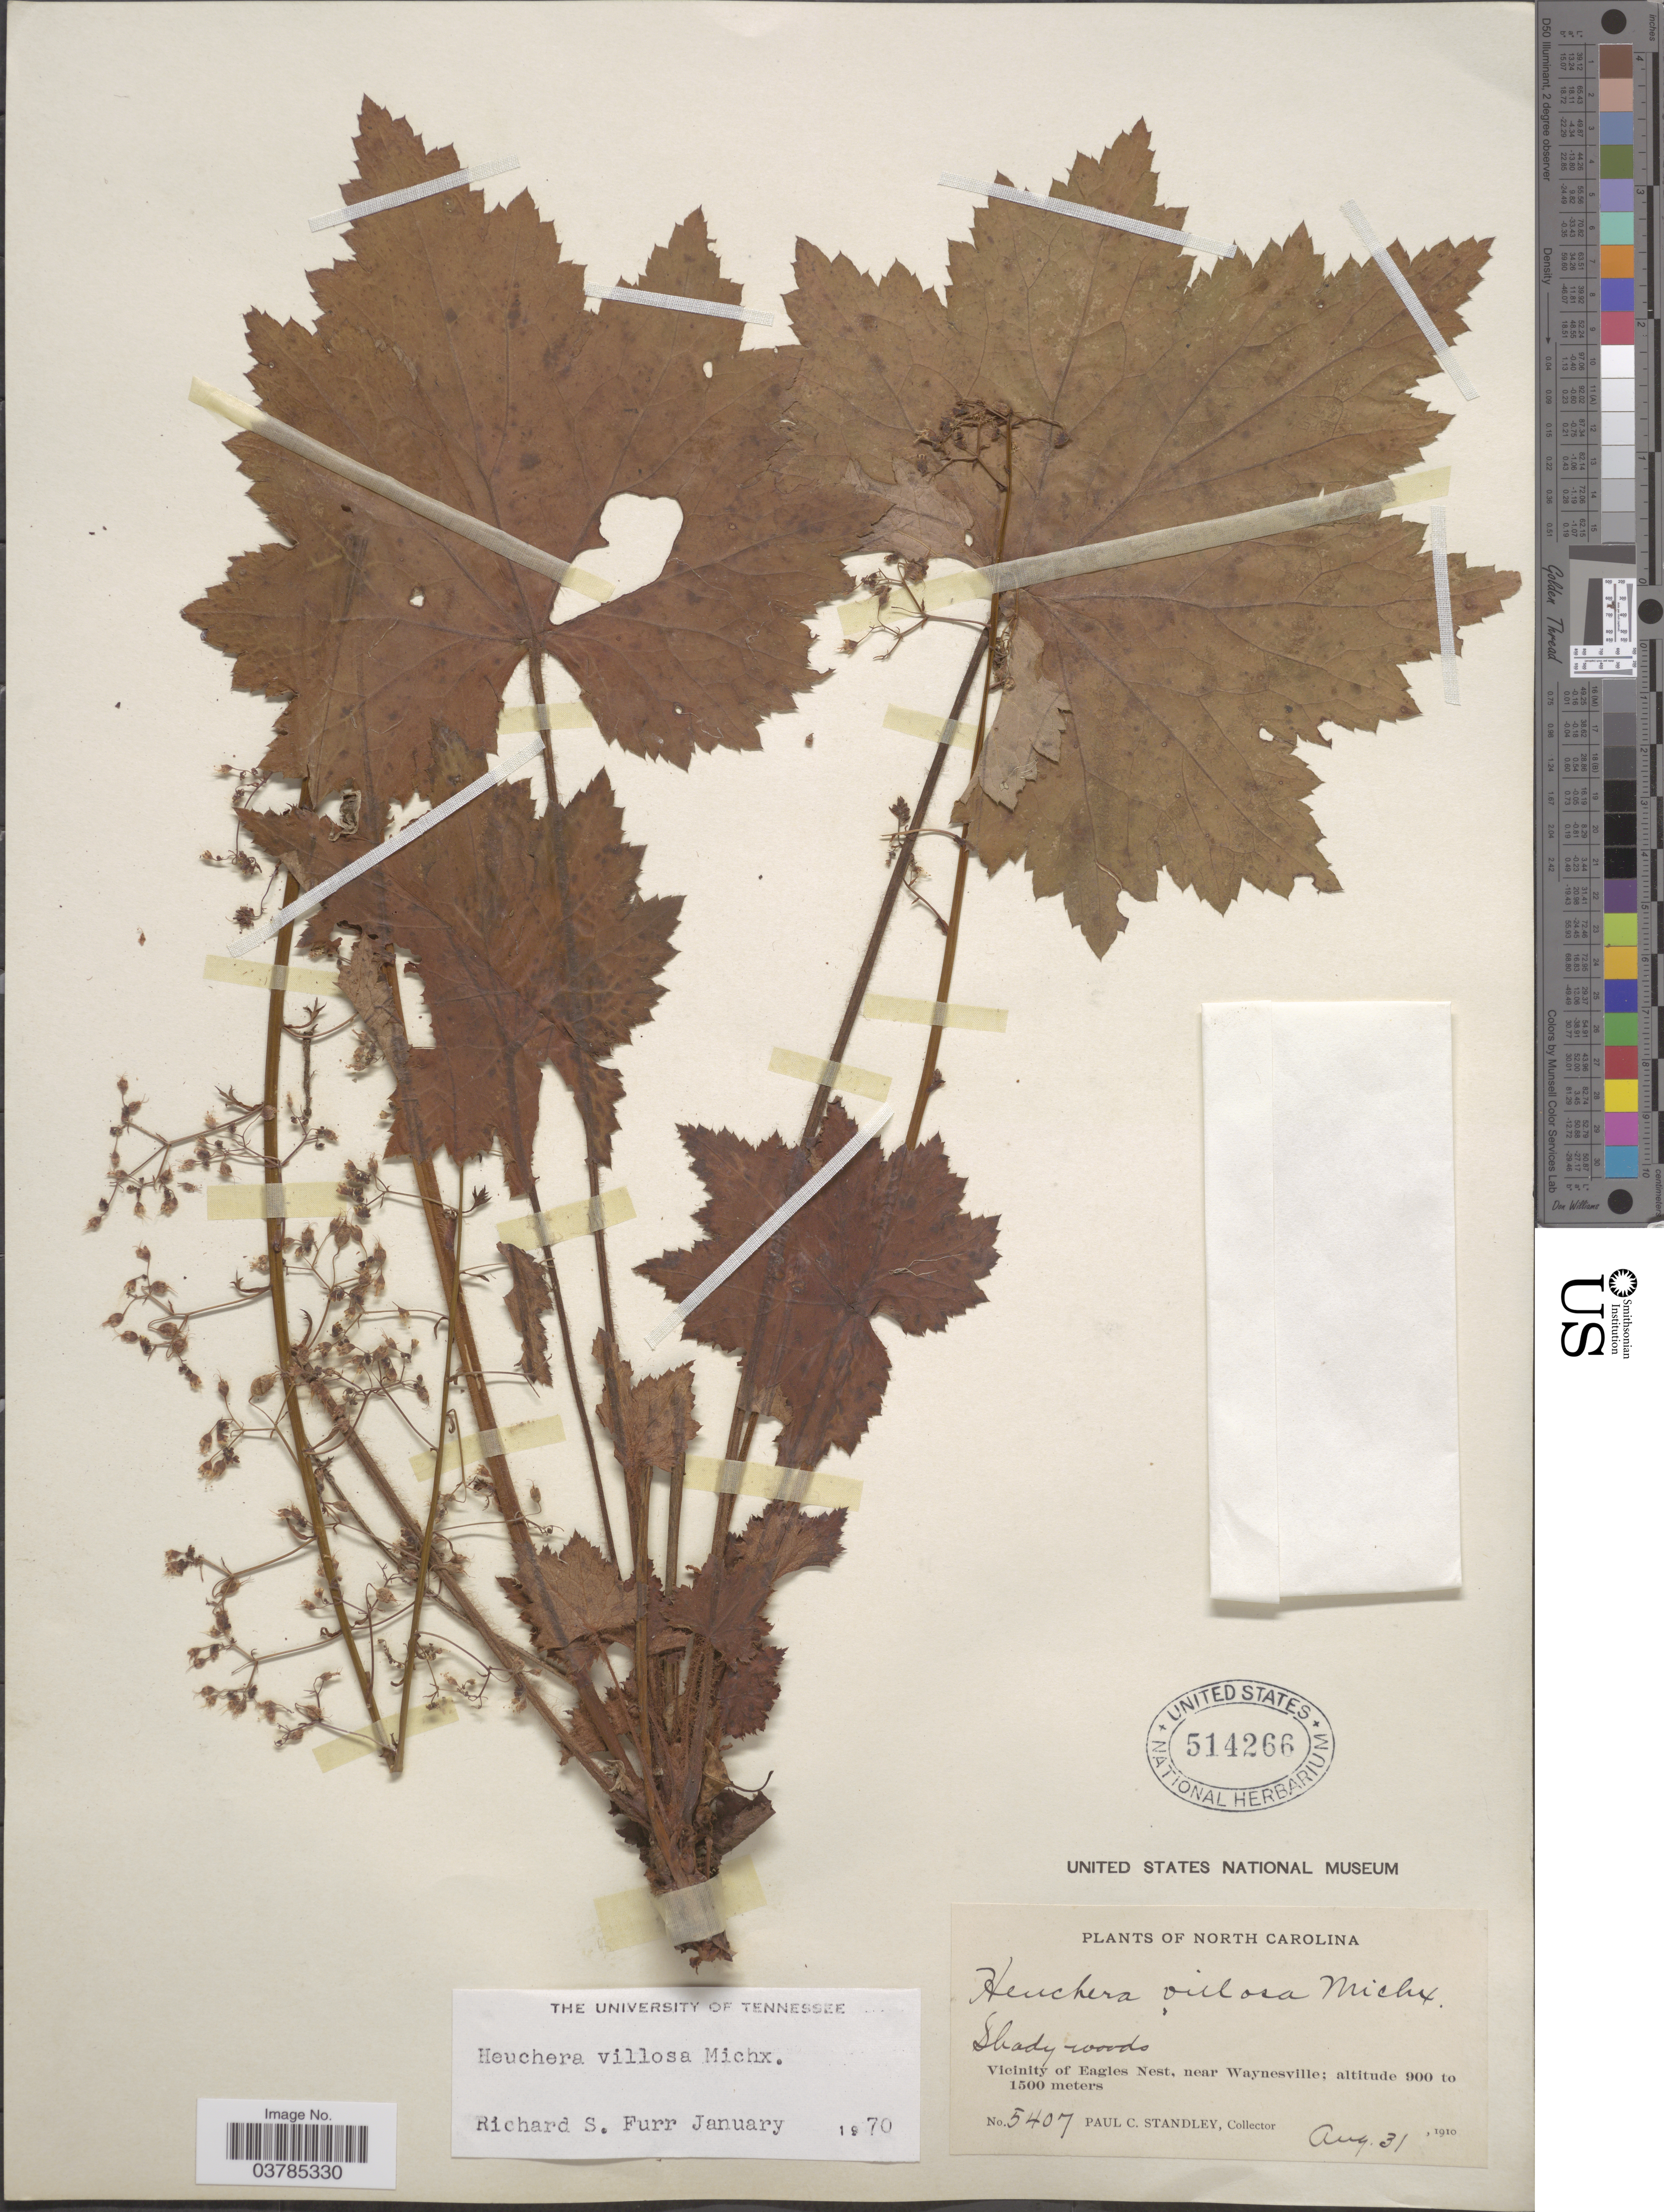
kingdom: Plantae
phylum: Tracheophyta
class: Magnoliopsida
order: Saxifragales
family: Saxifragaceae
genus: Heuchera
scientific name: Heuchera villosa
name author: Michx.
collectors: P. C. Standley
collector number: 5407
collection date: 1910-08-31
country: United States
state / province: North Carolina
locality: Vicinity of Eagles Nest, near Waynesville.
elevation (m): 900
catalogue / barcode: US 514266